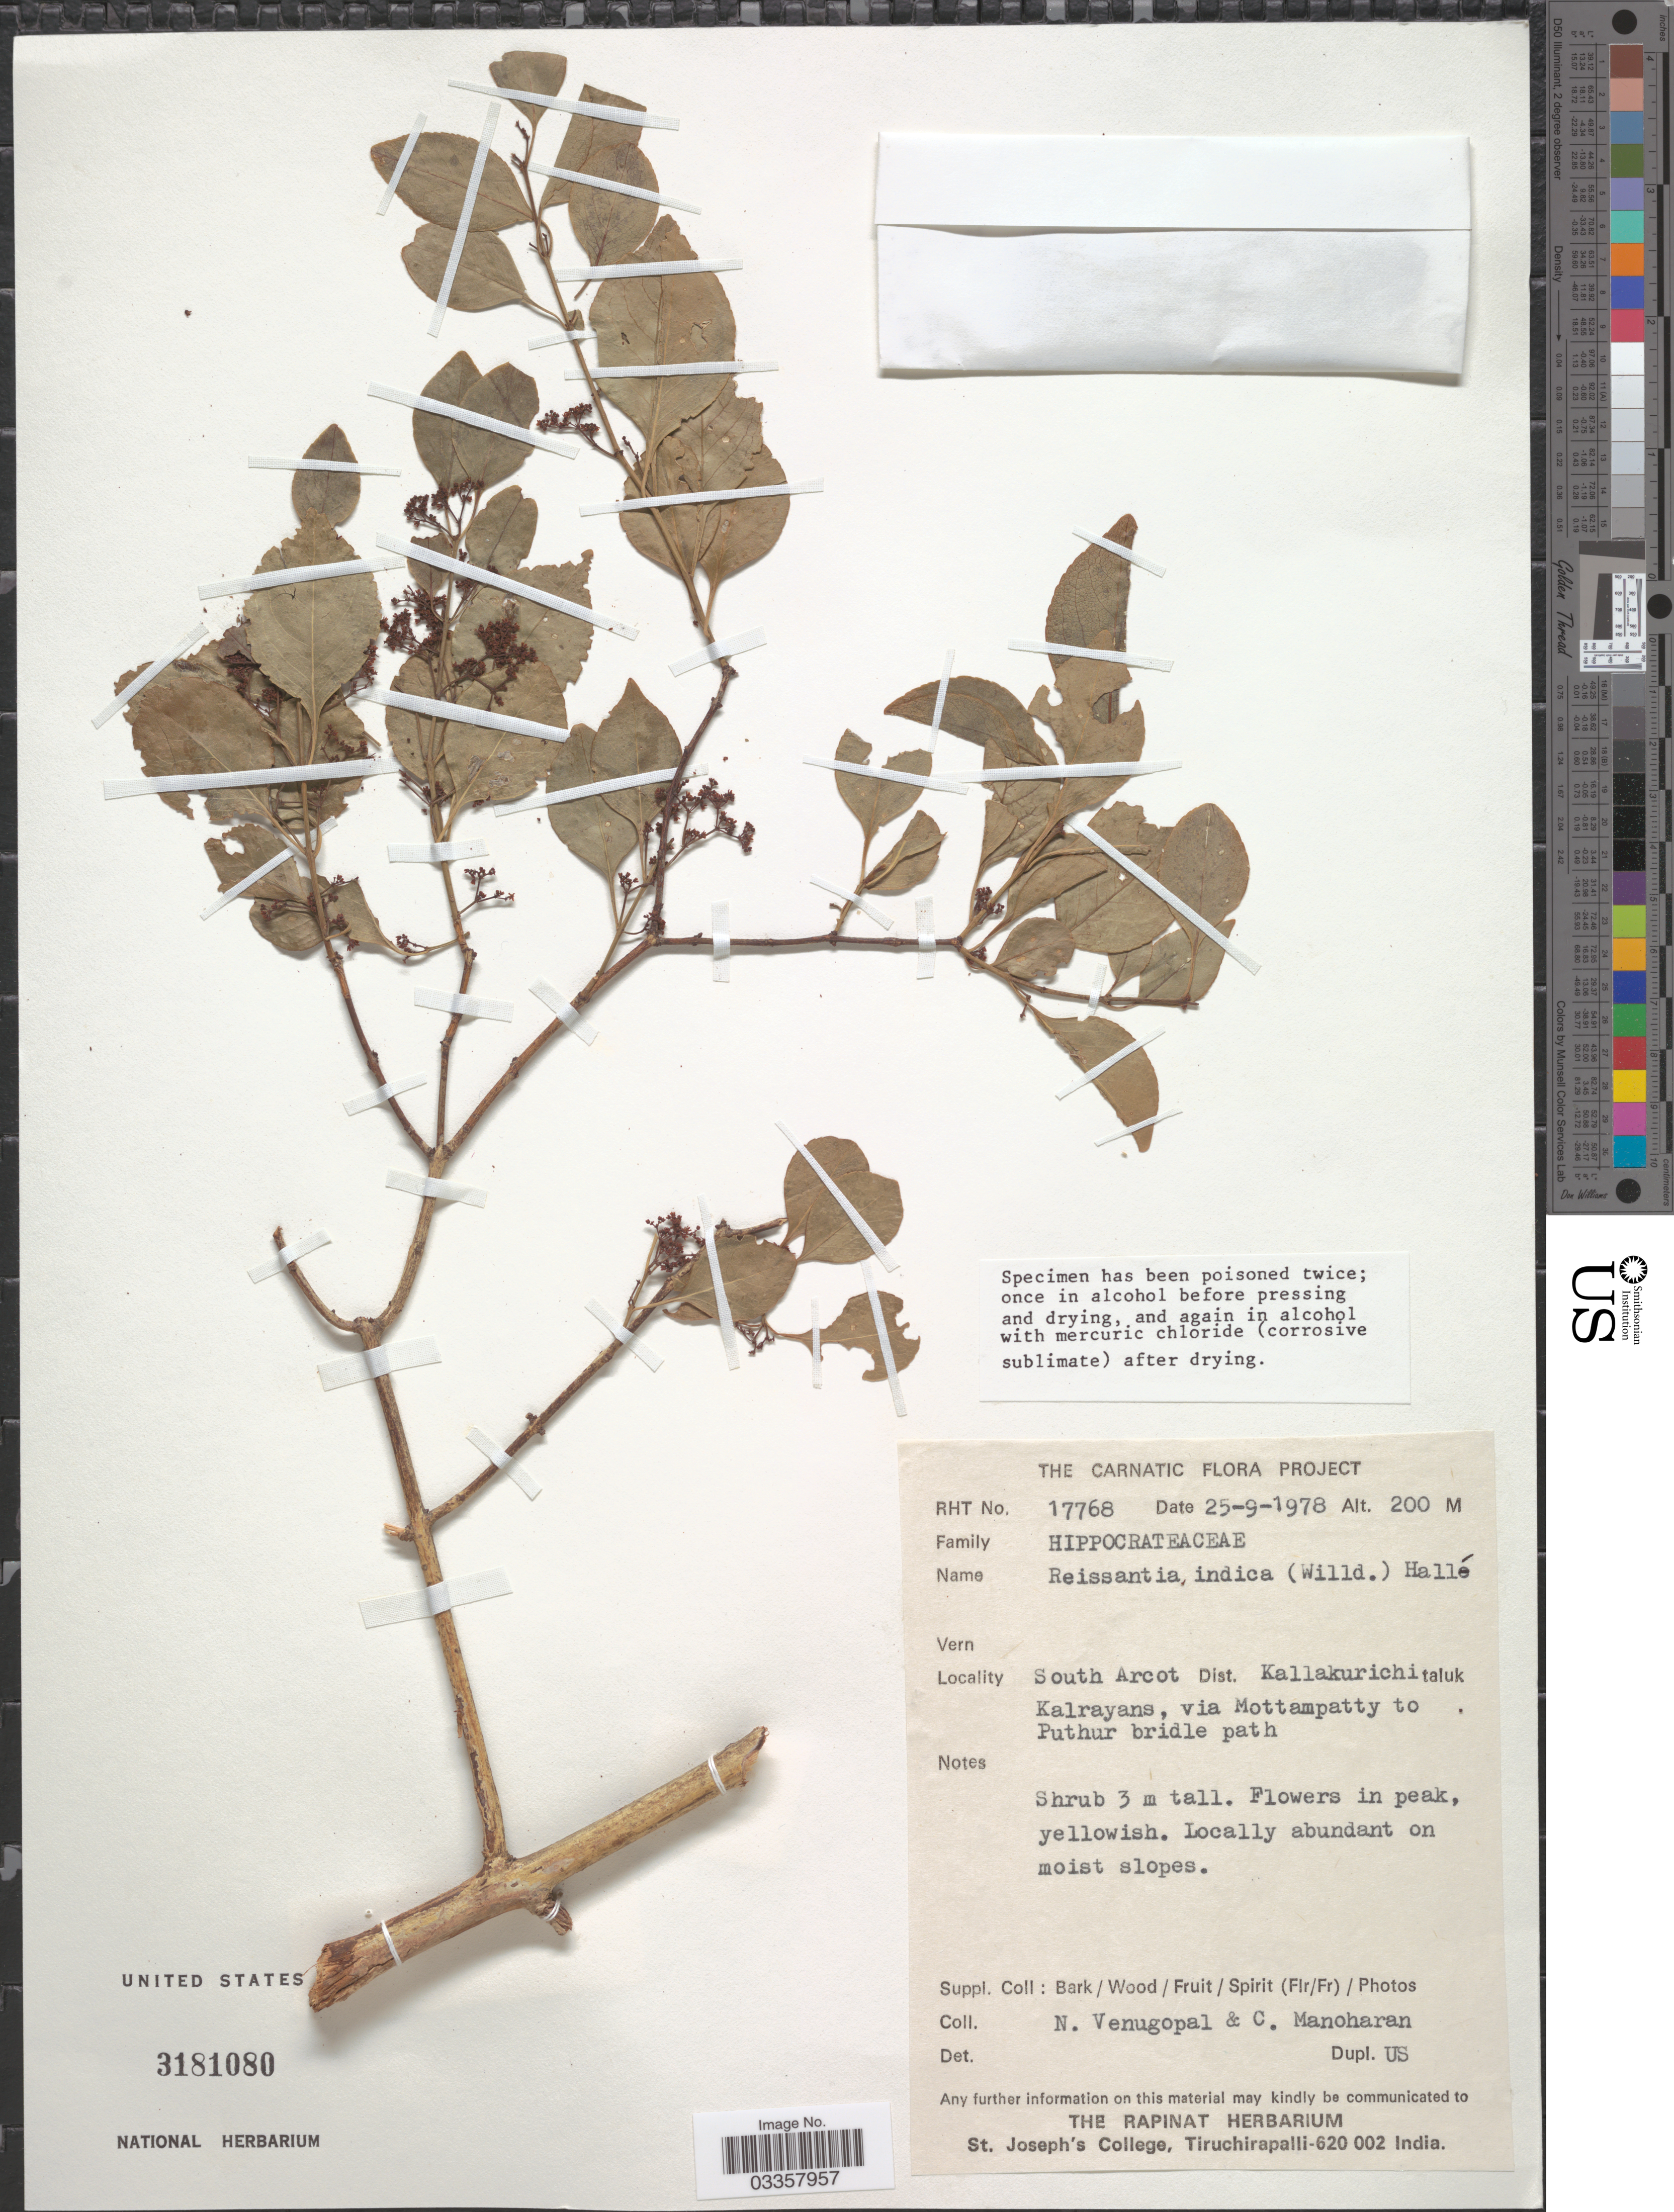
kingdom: Plantae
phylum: Tracheophyta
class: Magnoliopsida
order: Celastrales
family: Celastraceae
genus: Reissantia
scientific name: Reissantia indica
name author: (Willd.) N. Hallé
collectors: N. Venugopal & C. Manoharan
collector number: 17768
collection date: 1978-09-25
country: India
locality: South Arcot Dist. Kallakurichi taluk Kalrayans, via Mottampatty to Puthur bridle path.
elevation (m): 200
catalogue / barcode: US 3181080